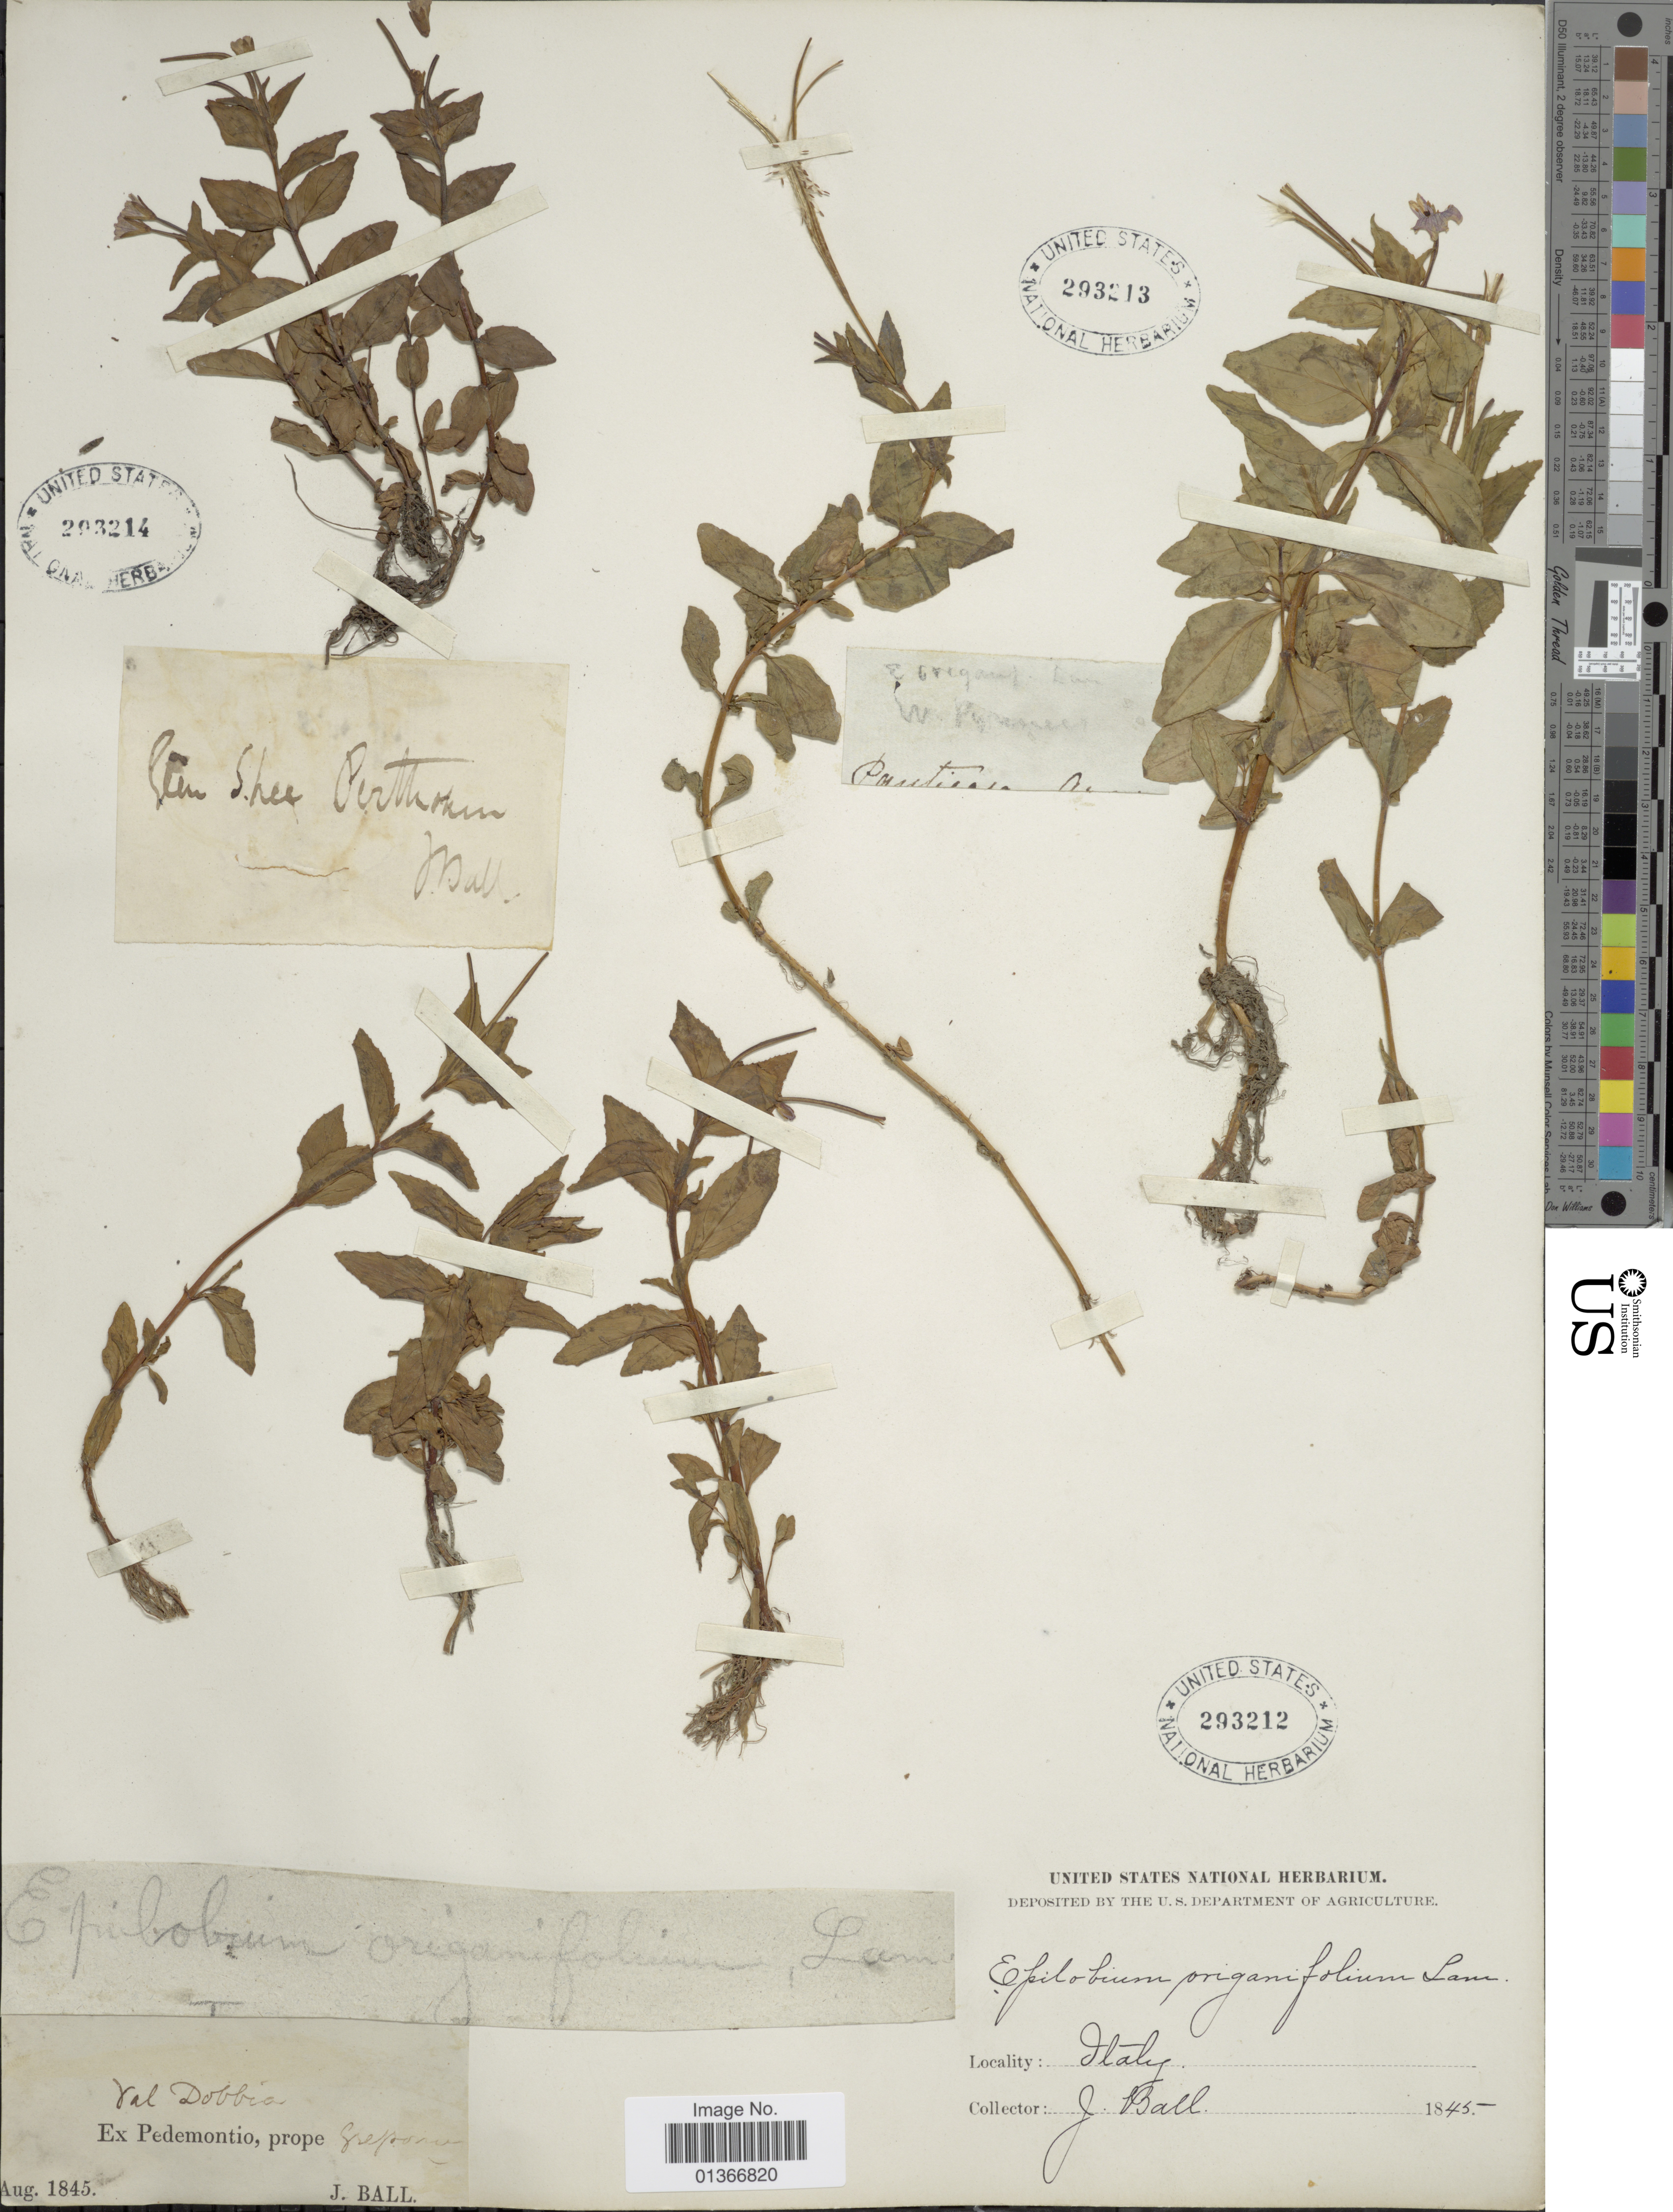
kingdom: Plantae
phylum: Tracheophyta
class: Magnoliopsida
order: Myrtales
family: Onagraceae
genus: Epilobium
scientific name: Epilobium alsinifolium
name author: Vill.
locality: Pantienia. [interpreted]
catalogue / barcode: US 293213-2